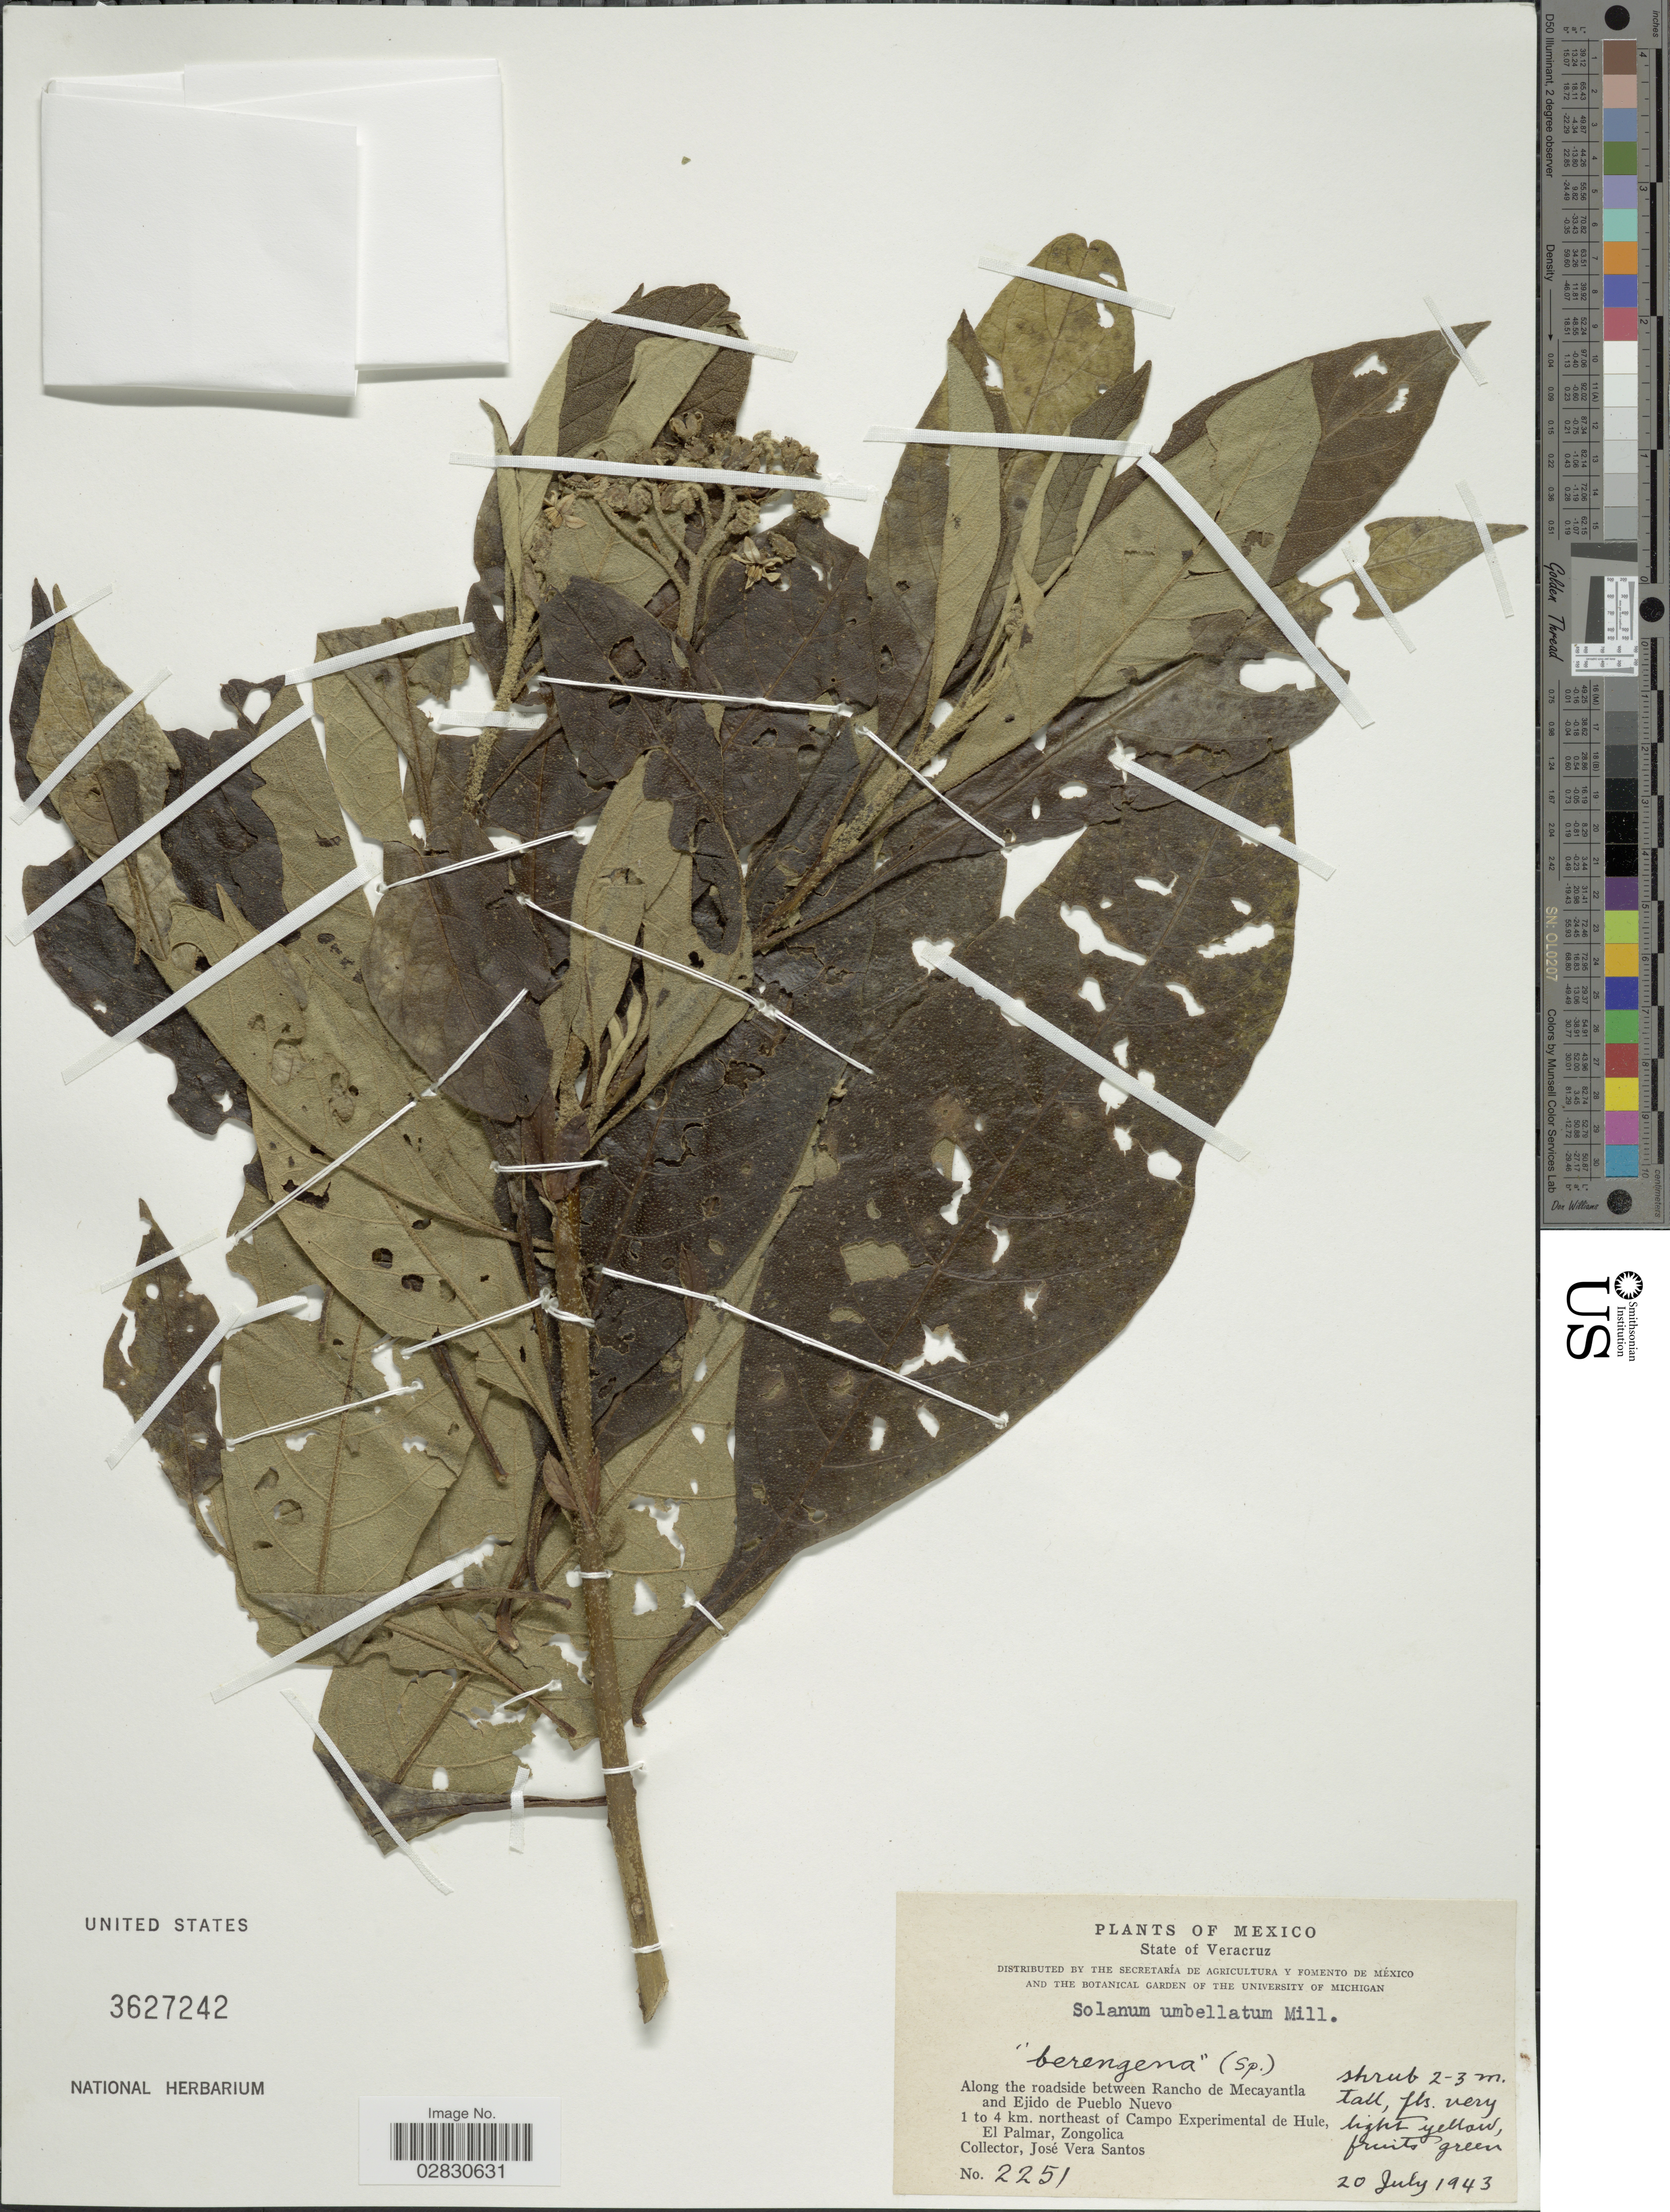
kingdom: Plantae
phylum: Tracheophyta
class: Magnoliopsida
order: Solanales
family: Solanaceae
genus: Solanum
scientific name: Solanum umbellatum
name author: Mill.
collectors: J. V. Santos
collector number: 2251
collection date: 1943-07-20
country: Mexico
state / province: Veracruz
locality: Vera Cruz. Along the roadside between Rancho de Mecayantla and Ejido de Pueblo Nuevo 1 to 4 km. northeast of Campo Experimental de Hule, El Palmar, Zongolica.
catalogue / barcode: US 3627242